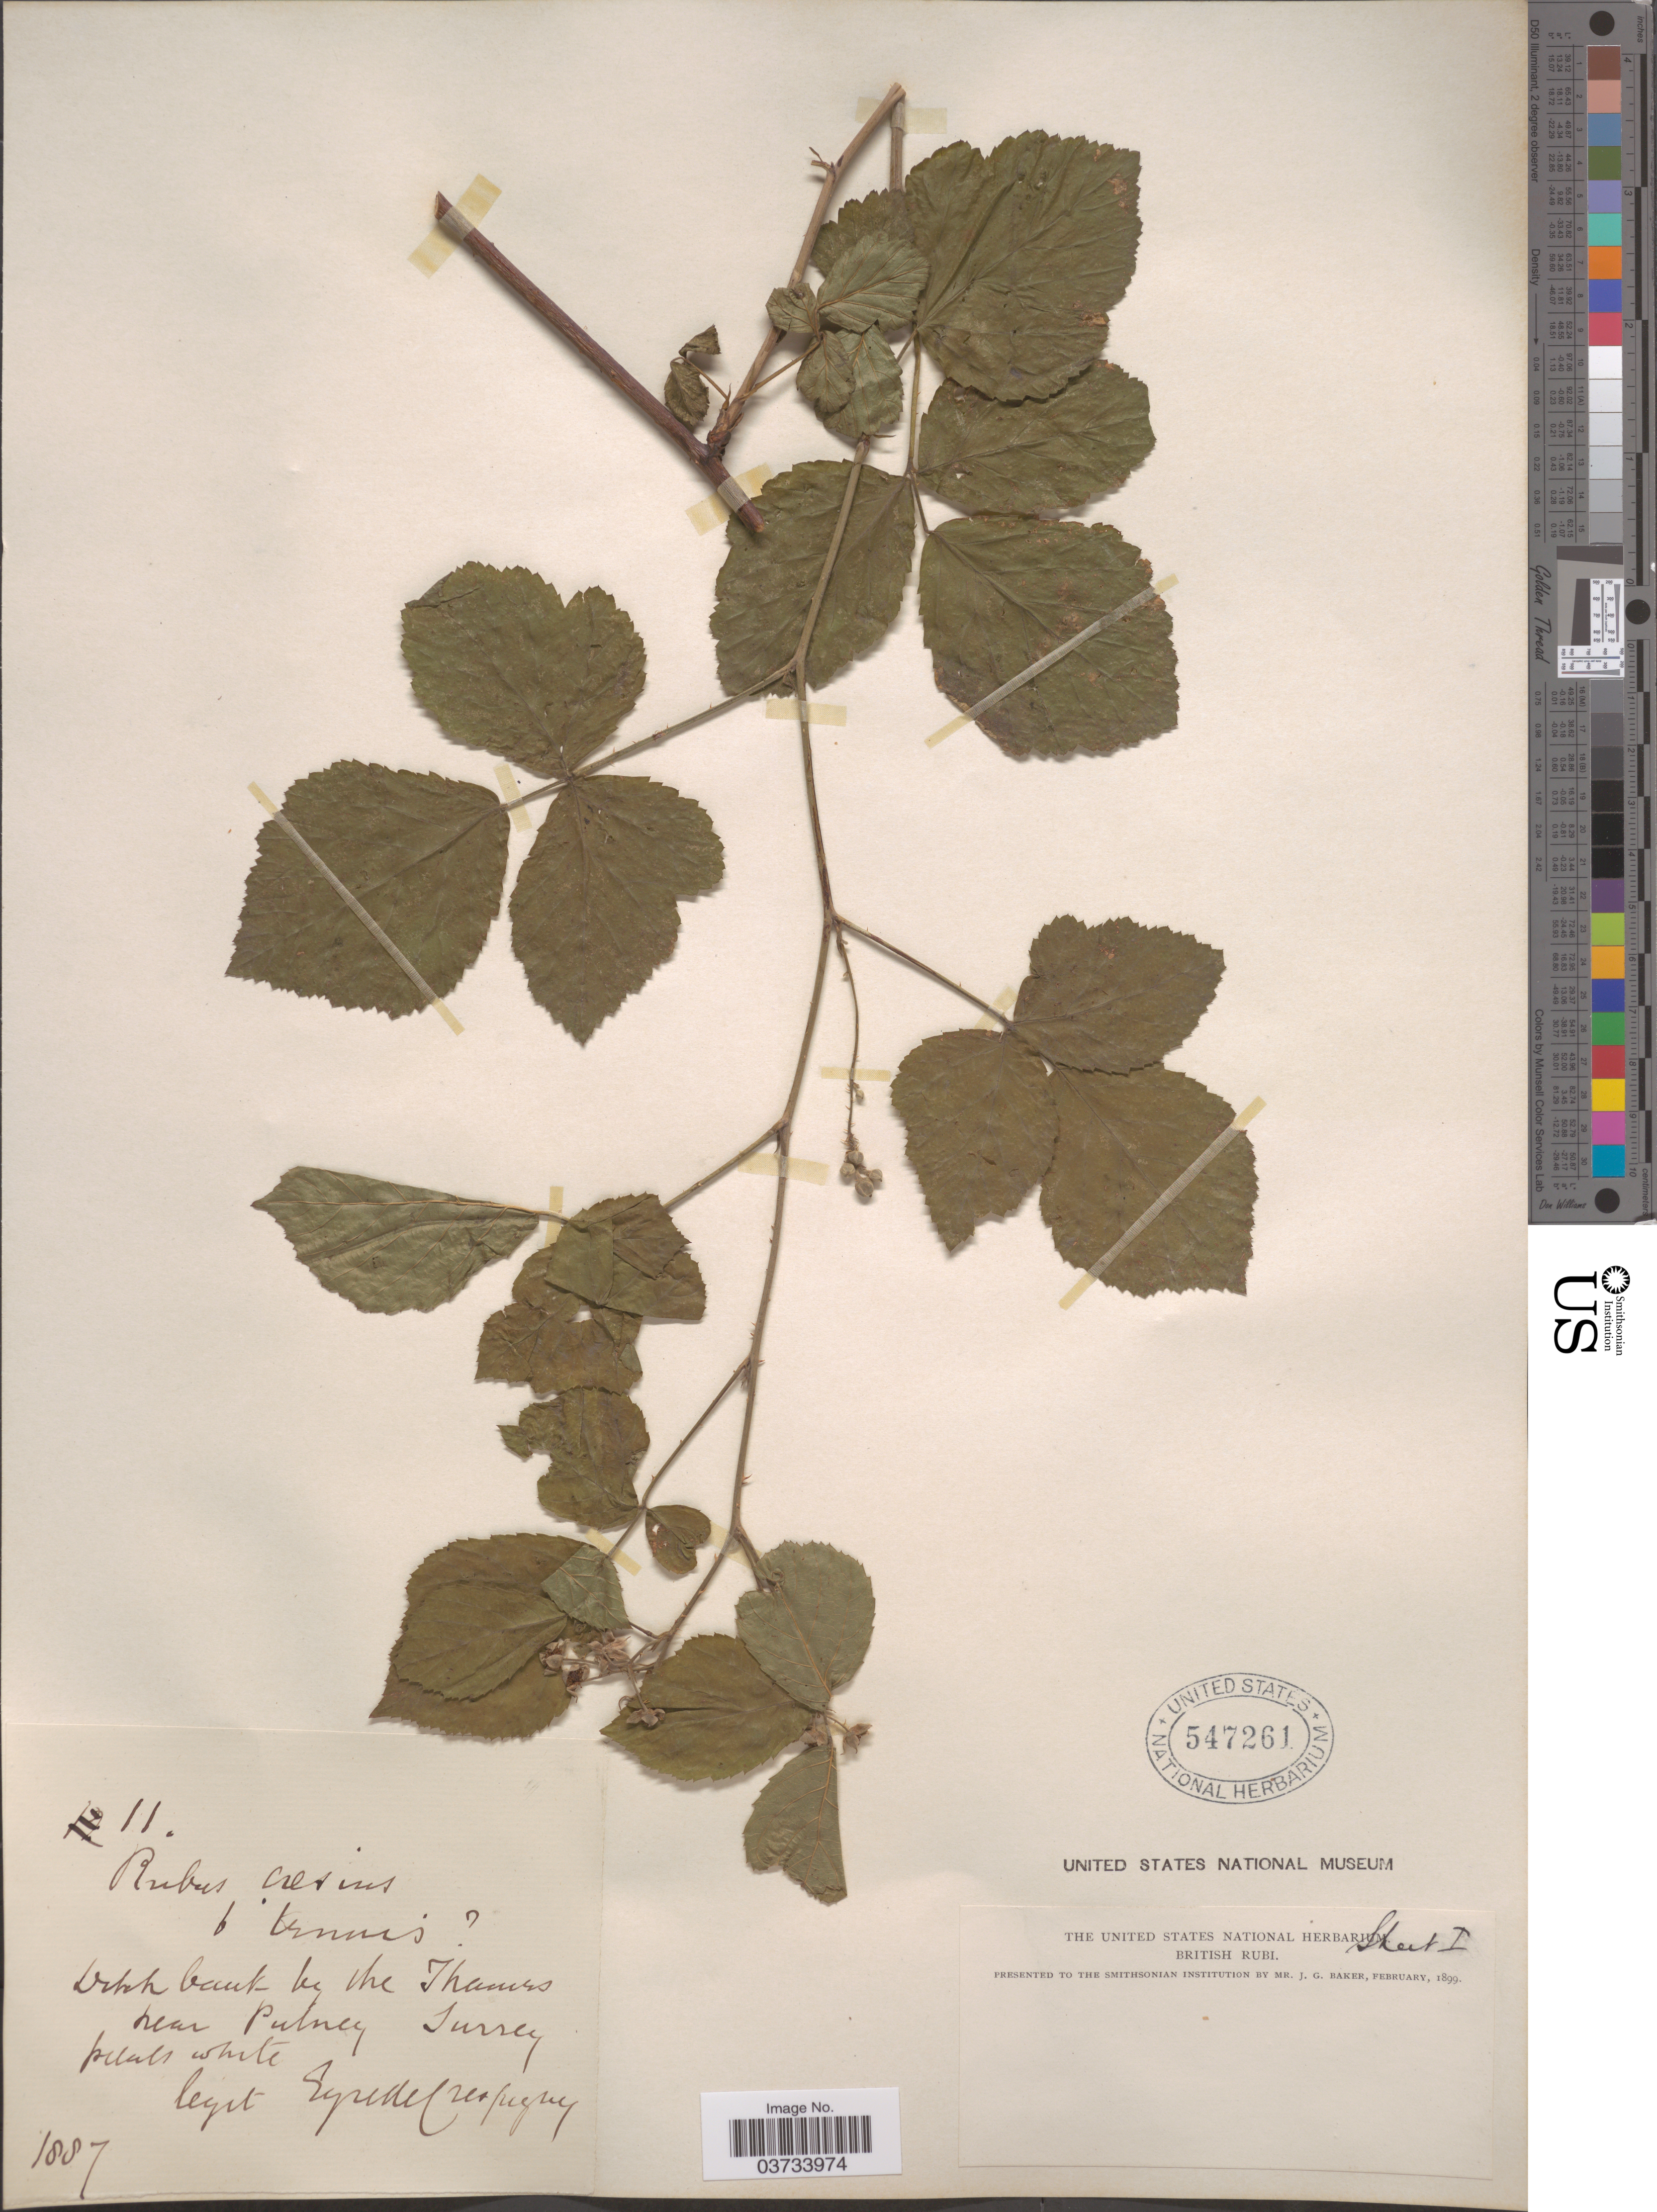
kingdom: Plantae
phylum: Tracheophyta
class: Magnoliopsida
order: Rosales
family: Rosaceae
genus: Rubus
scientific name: Rubus caesius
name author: L.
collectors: E. de Crespigny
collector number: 11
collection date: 1887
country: United Kingdom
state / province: England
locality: Near Putney, Surrey.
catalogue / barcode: US 547261